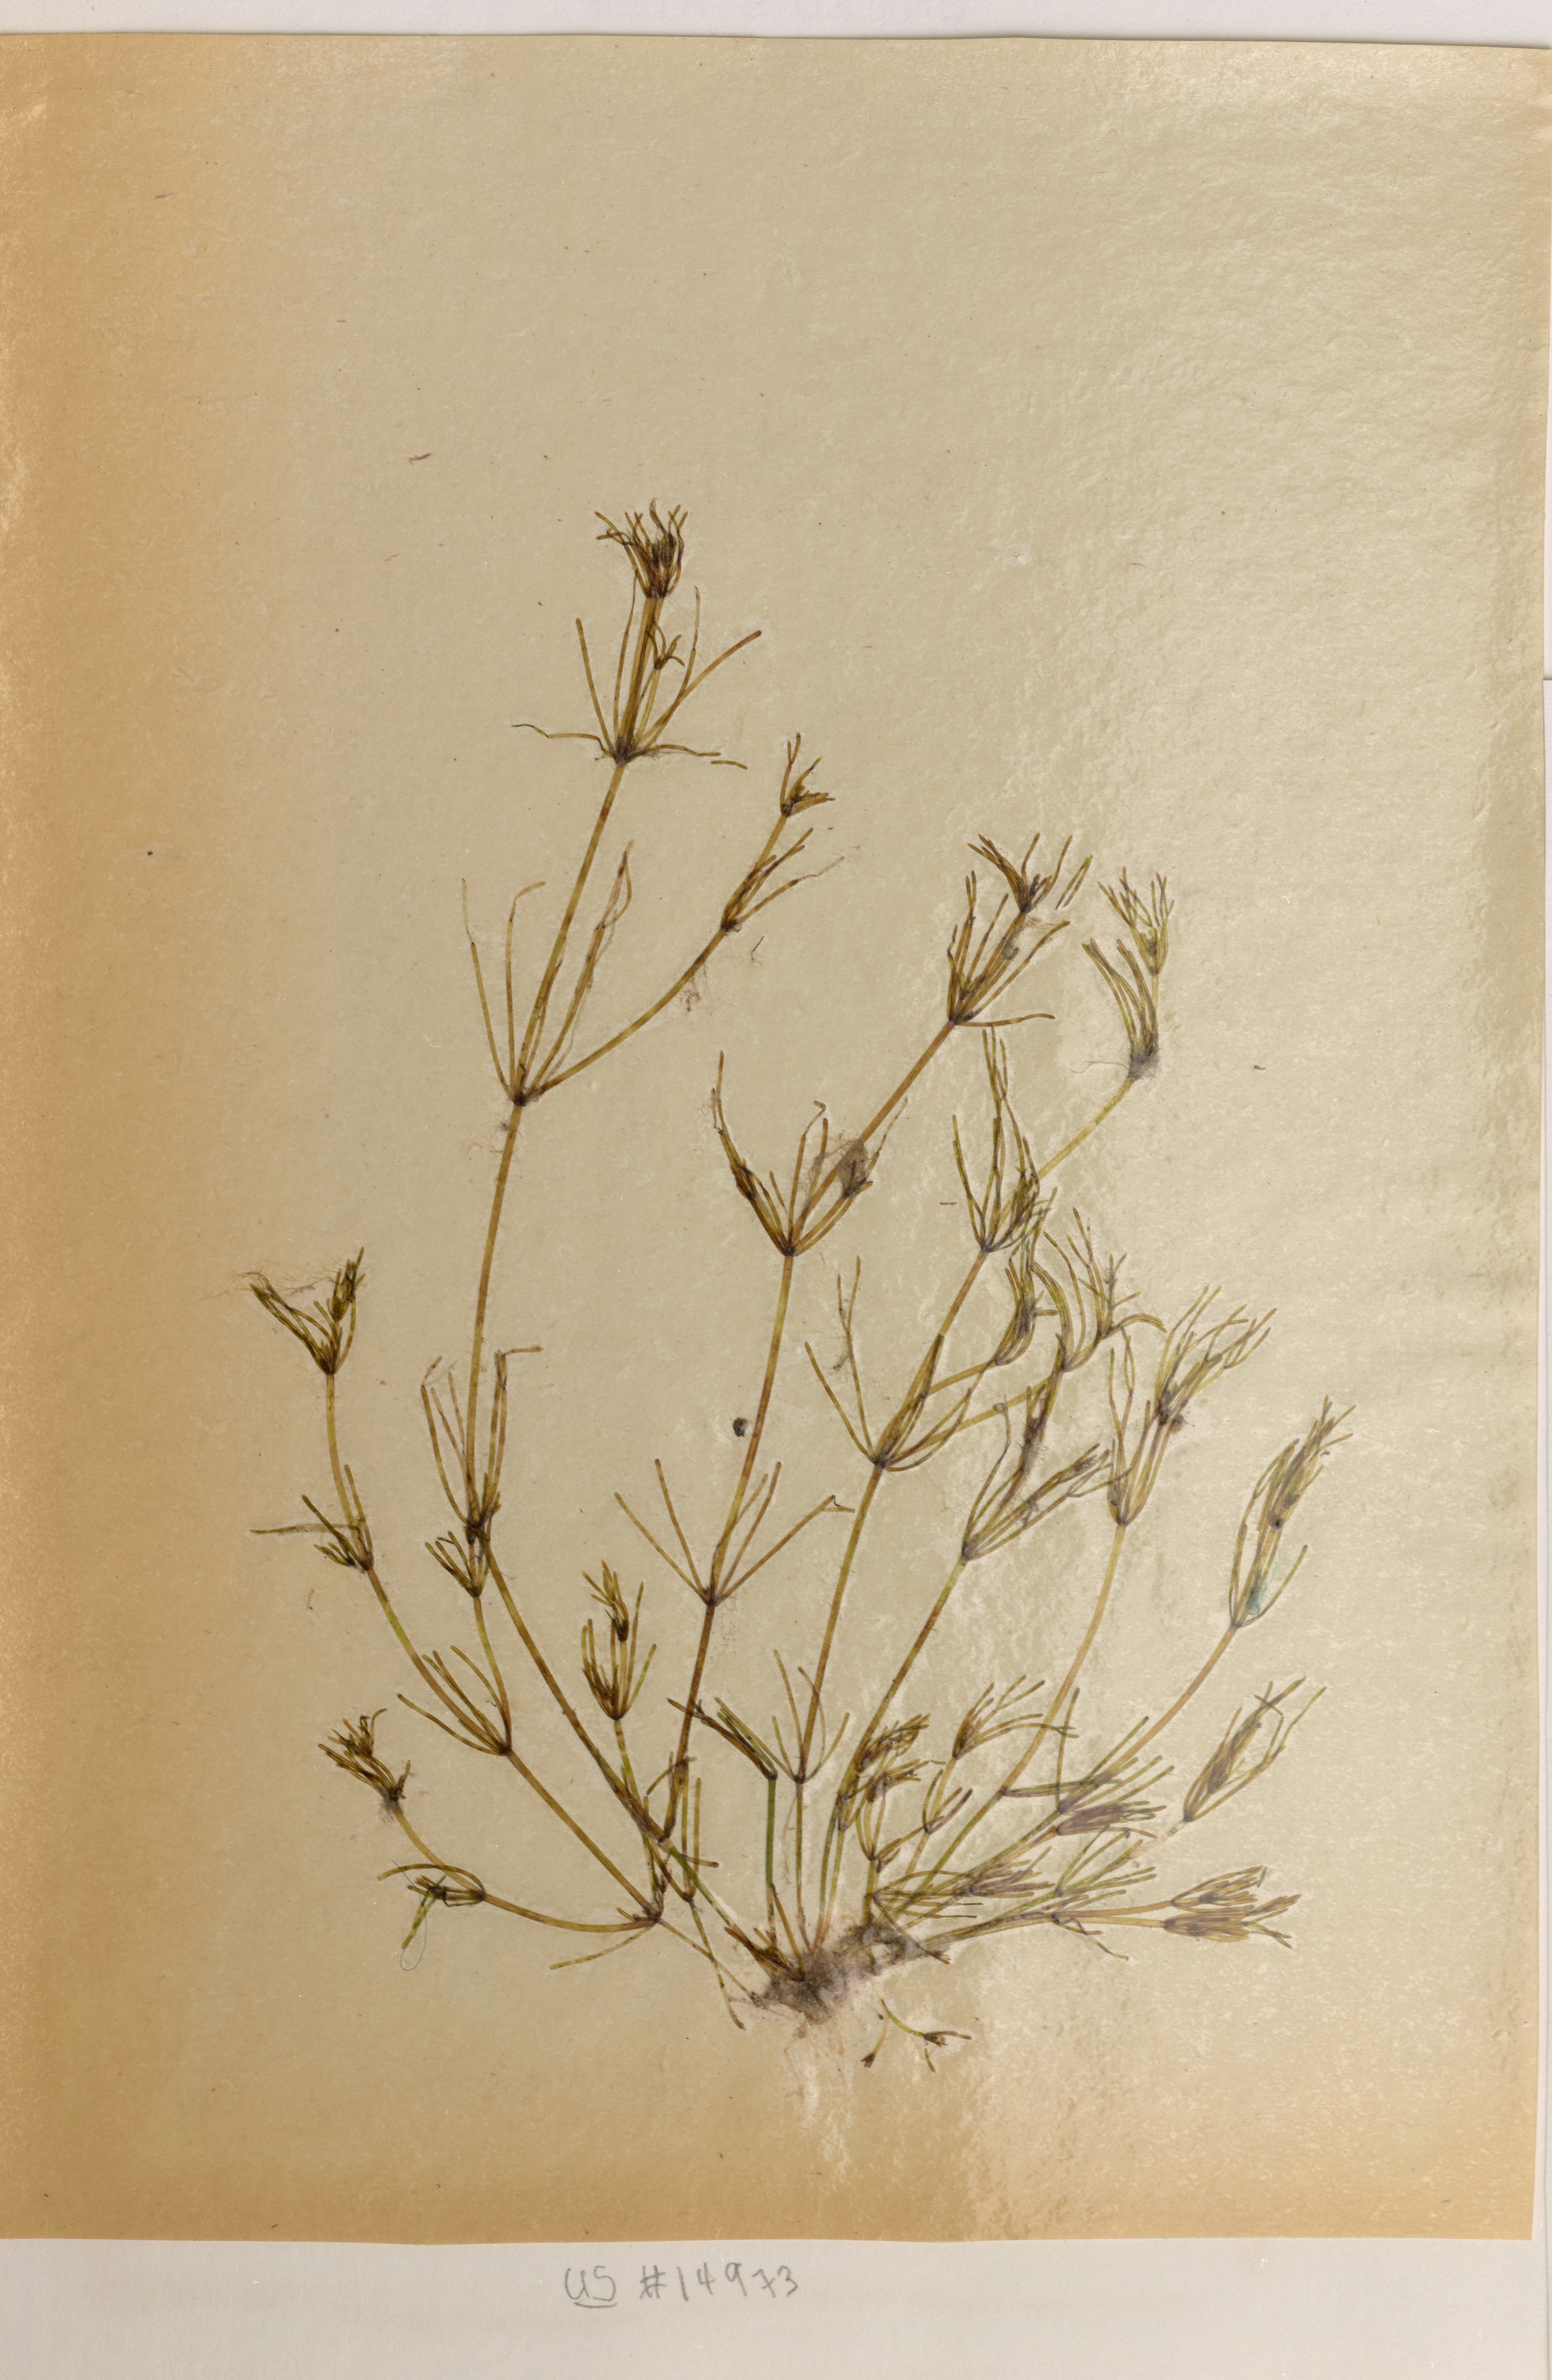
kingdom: Plantae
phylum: Charophyta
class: Charophyceae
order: Charales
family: Characeae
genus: Nitella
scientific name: Nitella flexilis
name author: (L.) C. Agardh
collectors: W. Krause & H. Krause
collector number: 32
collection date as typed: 10 Jul 1984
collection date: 1984-07-10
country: Ireland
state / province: Ulster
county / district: Donegal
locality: Shannagh Lough, Fanad Head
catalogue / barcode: US 14973